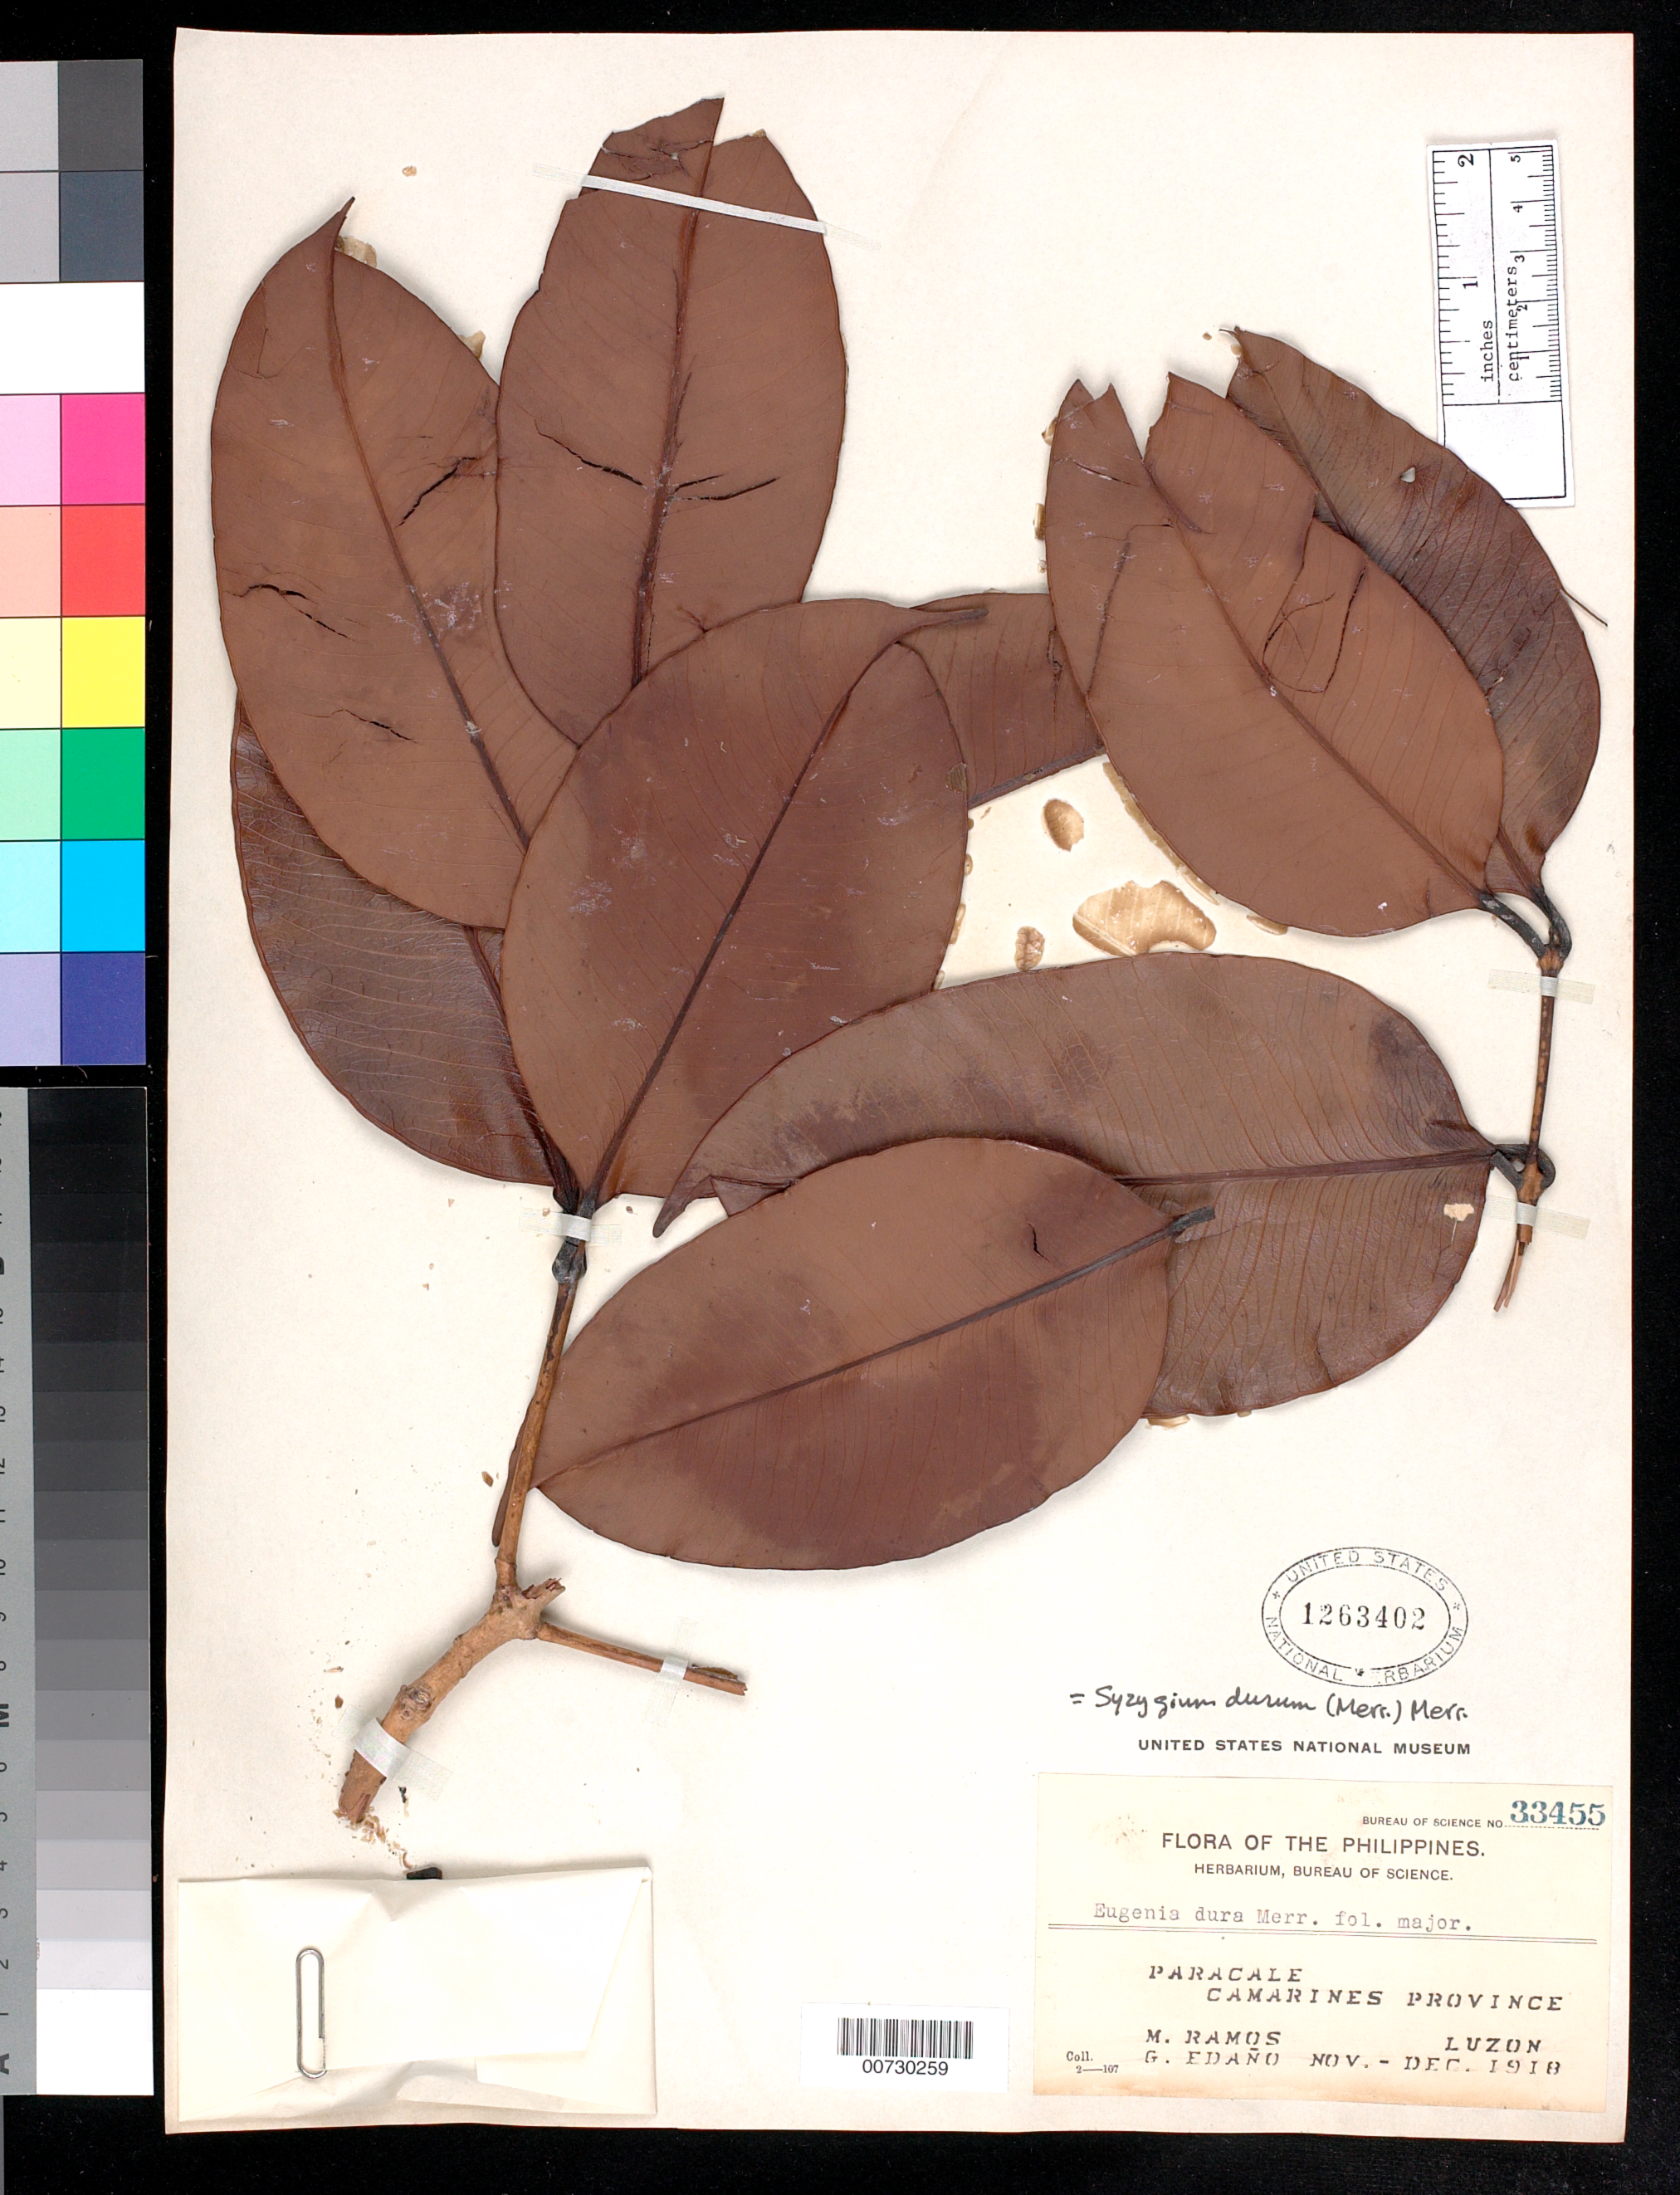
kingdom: Plantae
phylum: Tracheophyta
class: Magnoliopsida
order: Myrtales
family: Myrtaceae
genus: Syzygium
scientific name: Syzygium durum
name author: (Merr.) Merr.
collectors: M. Ramos & G. E. Edaño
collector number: Bur. Sci. 33455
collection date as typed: Nov 1918 to -- Dec 1918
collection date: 1918-11/1918-12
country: Philippines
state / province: Bicol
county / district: Camarines Norte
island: Luzon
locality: Paracale.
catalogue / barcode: US 1263402